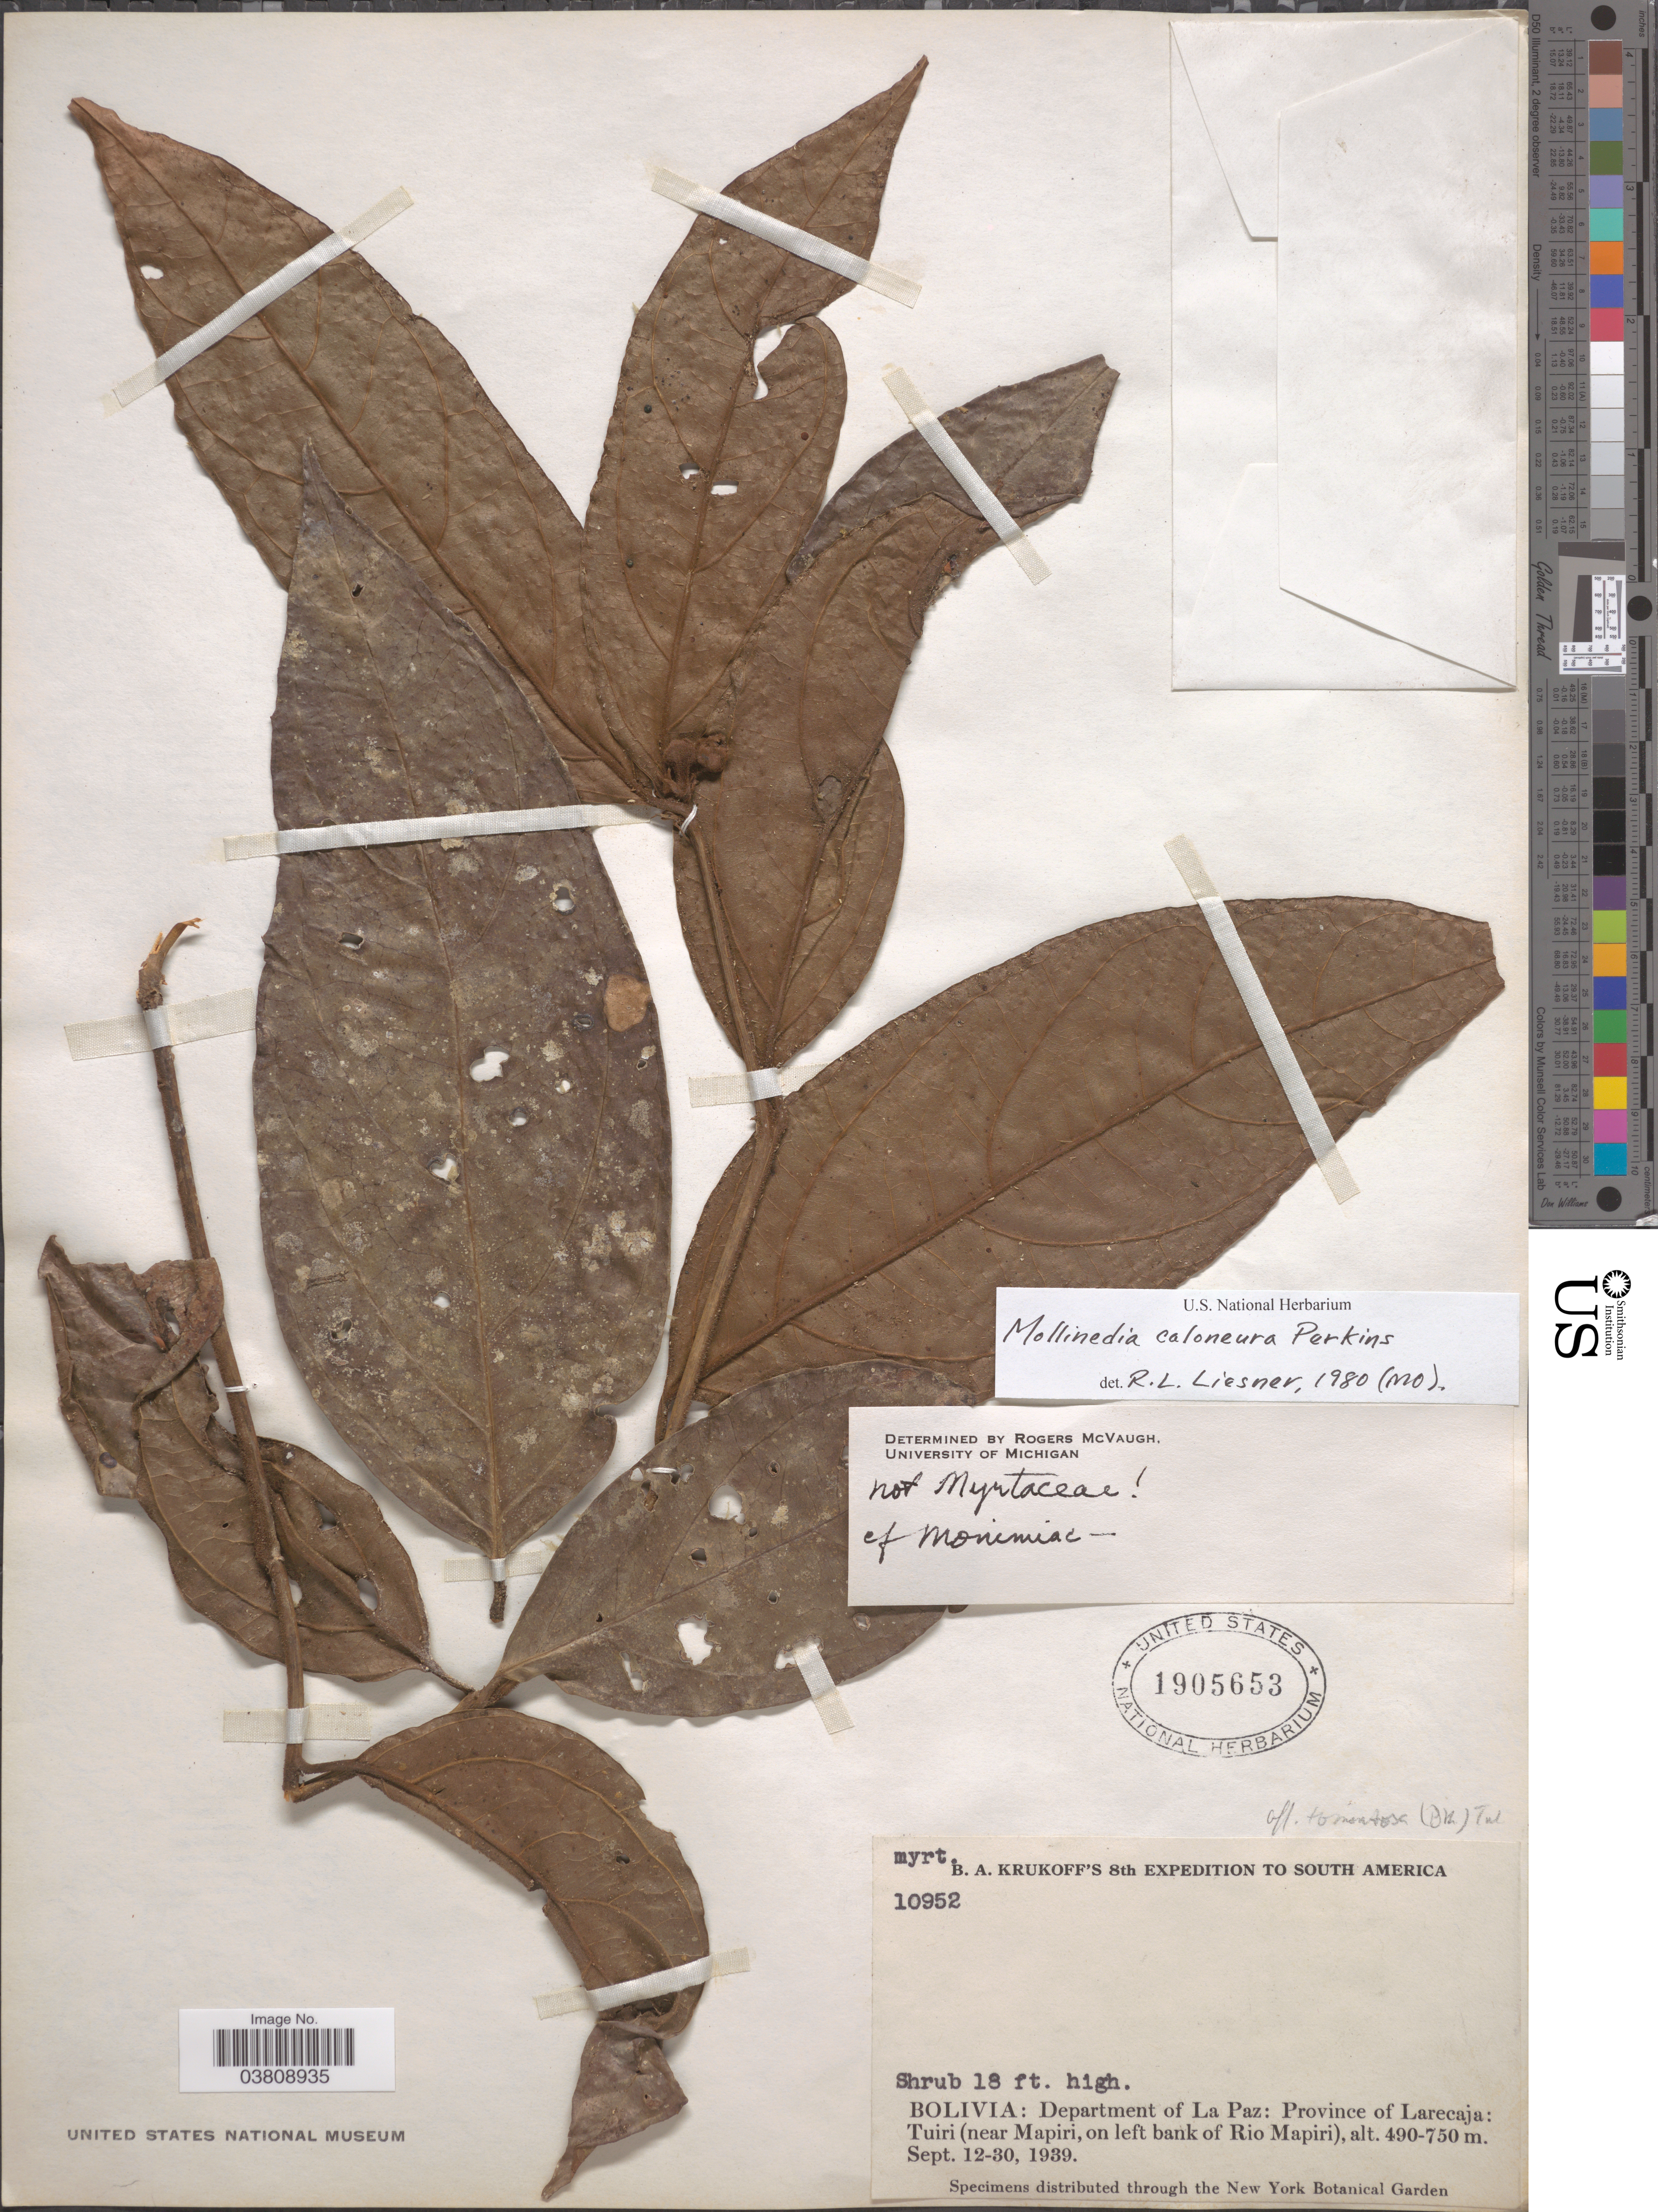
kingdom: Plantae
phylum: Tracheophyta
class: Magnoliopsida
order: Laurales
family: Monimiaceae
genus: Mollinedia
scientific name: Mollinedia caloneura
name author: Perkins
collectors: B. A. Krukoff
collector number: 10952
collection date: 1939-09-12/1939-09-30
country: Bolivia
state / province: La Paz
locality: Department of La Paz: Province of Larecaja: Tuiri (near Mapiri, on left bank of Rio Mapiri).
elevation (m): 490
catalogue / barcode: US 1905653